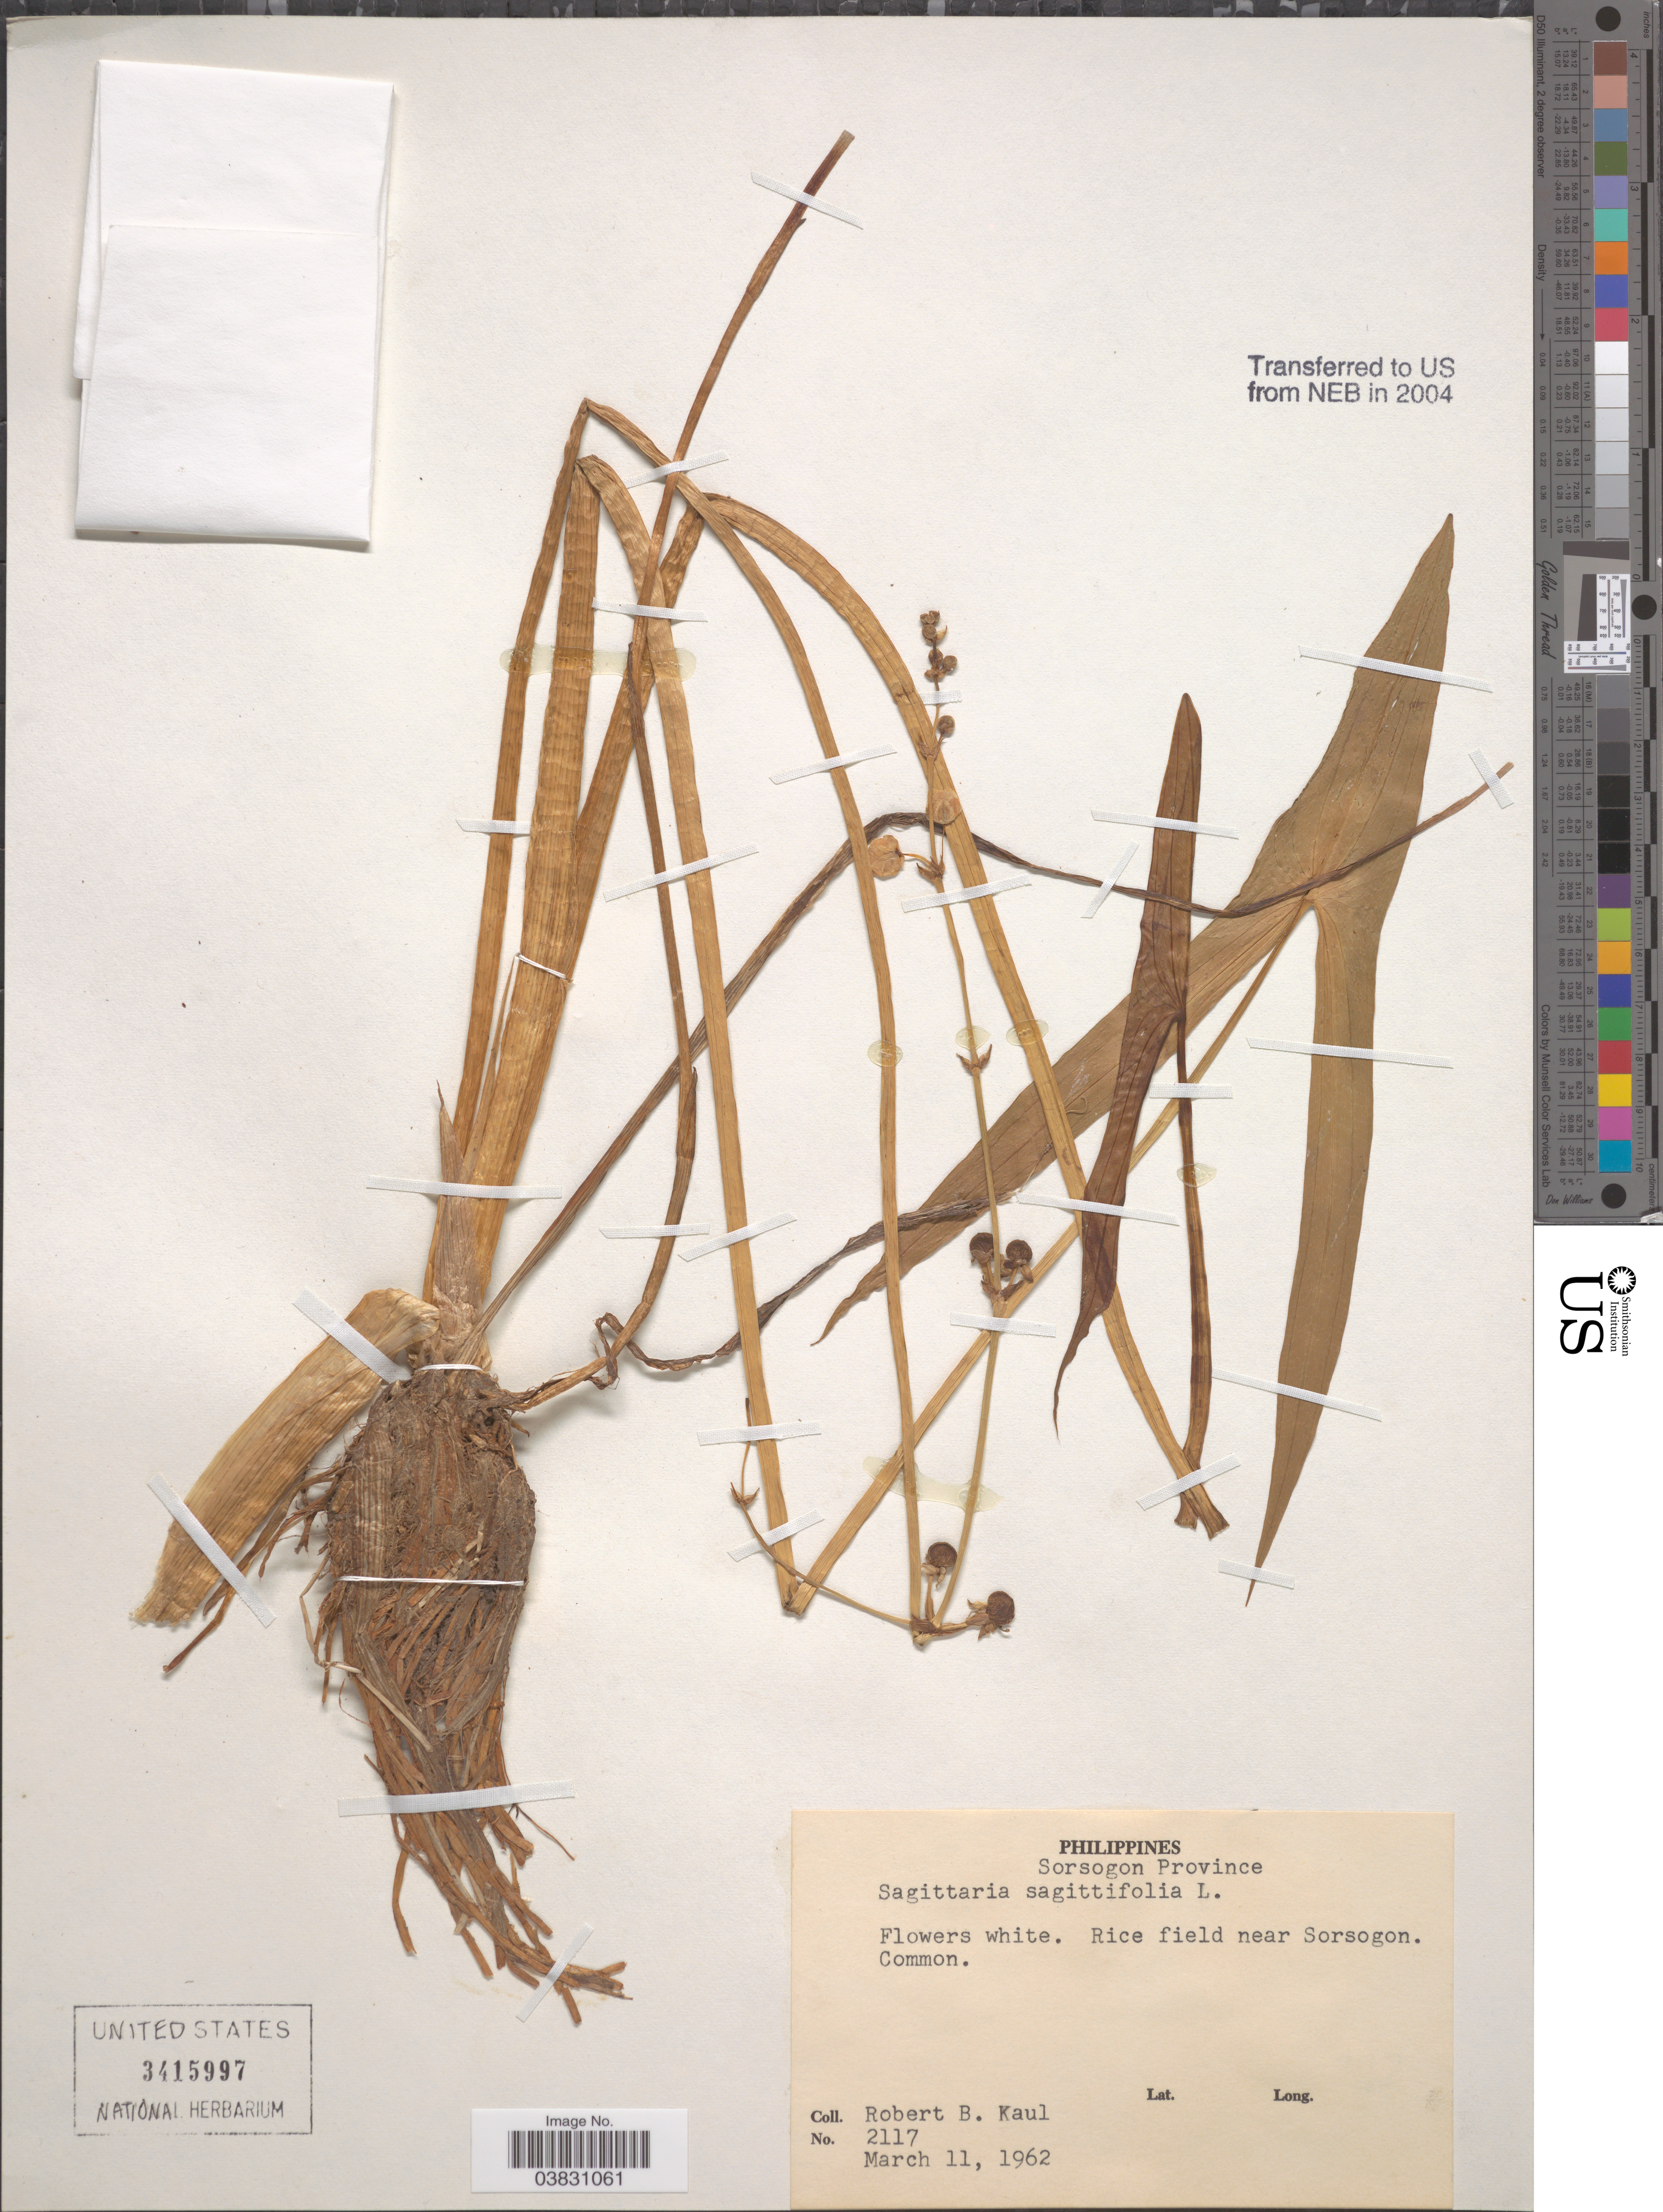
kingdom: Plantae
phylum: Tracheophyta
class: Liliopsida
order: Alismatales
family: Alismataceae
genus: Sagittaria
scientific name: Sagittaria sagittifolia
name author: L.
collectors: R. Kaul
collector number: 2117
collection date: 1962-03-11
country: Philippines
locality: Sorsogon Province. Rice field near Sorsogon.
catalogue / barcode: US 3415997